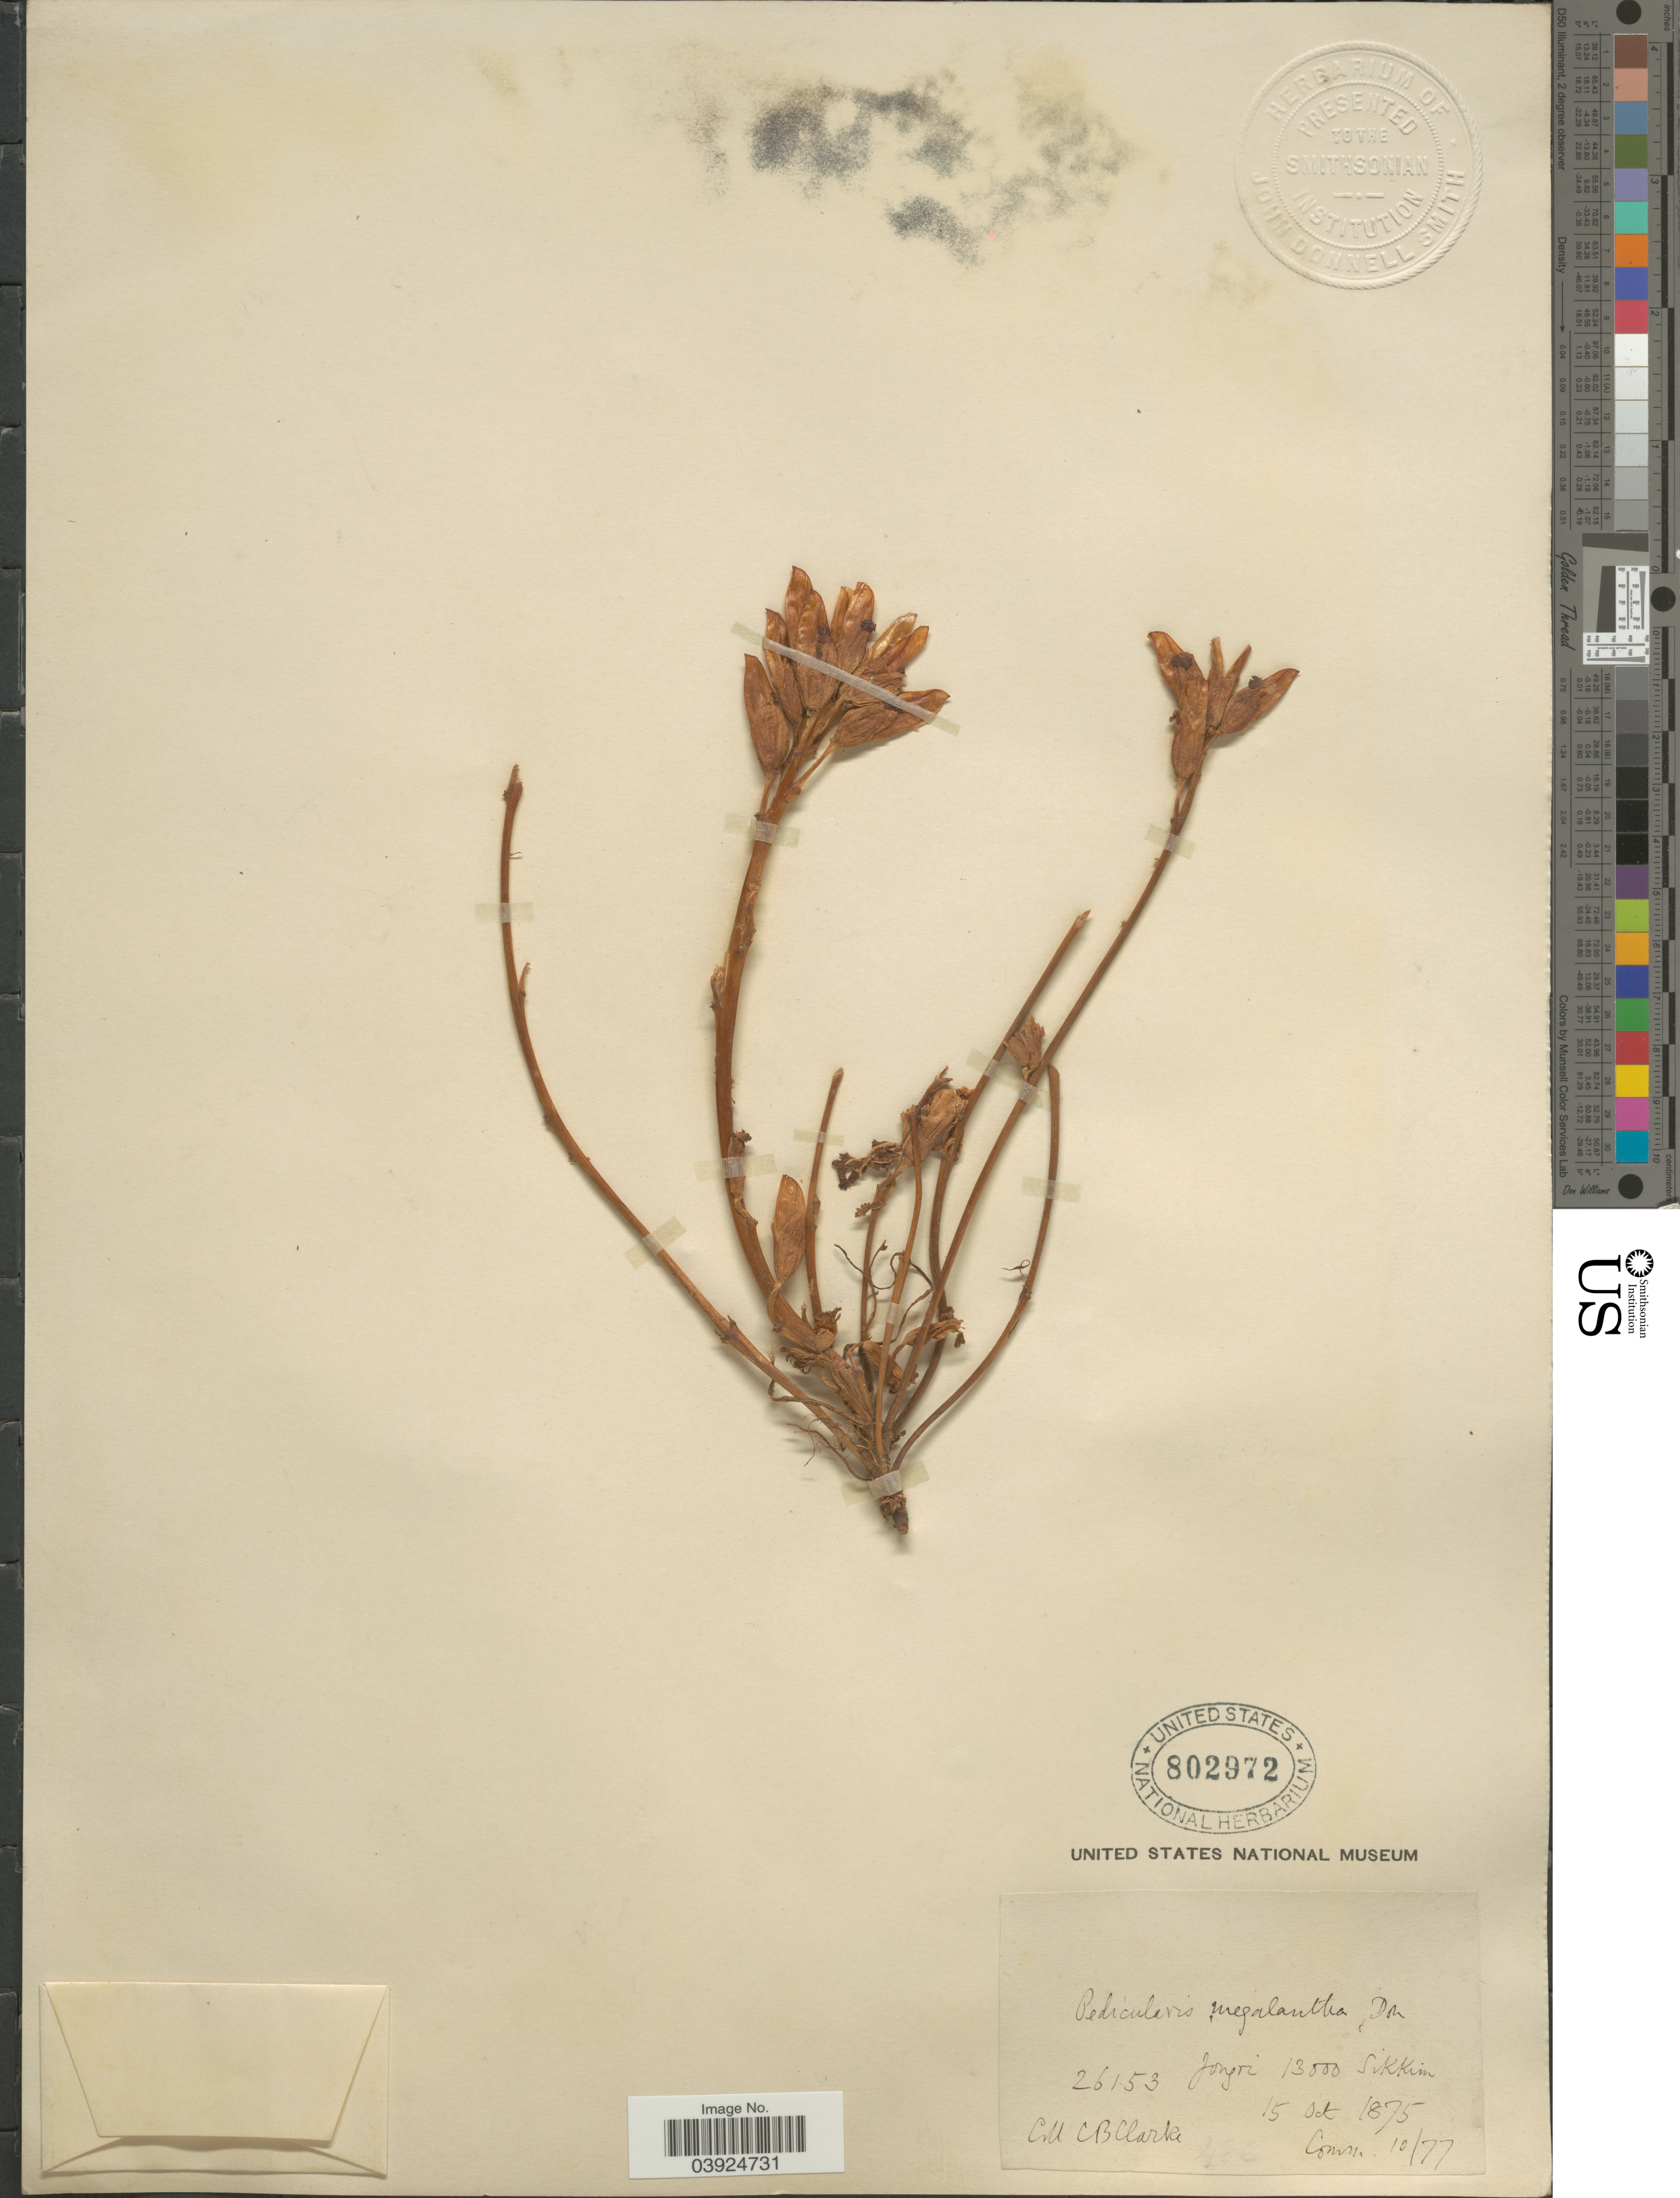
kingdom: Plantae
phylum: Tracheophyta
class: Magnoliopsida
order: Lamiales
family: Orobanchaceae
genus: Pedicularis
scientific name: Pedicularis megalantha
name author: D. Don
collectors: C. B. Clarke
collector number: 26153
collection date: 1875-10-15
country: India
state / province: Sikkim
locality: Jongri.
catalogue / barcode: US 802972